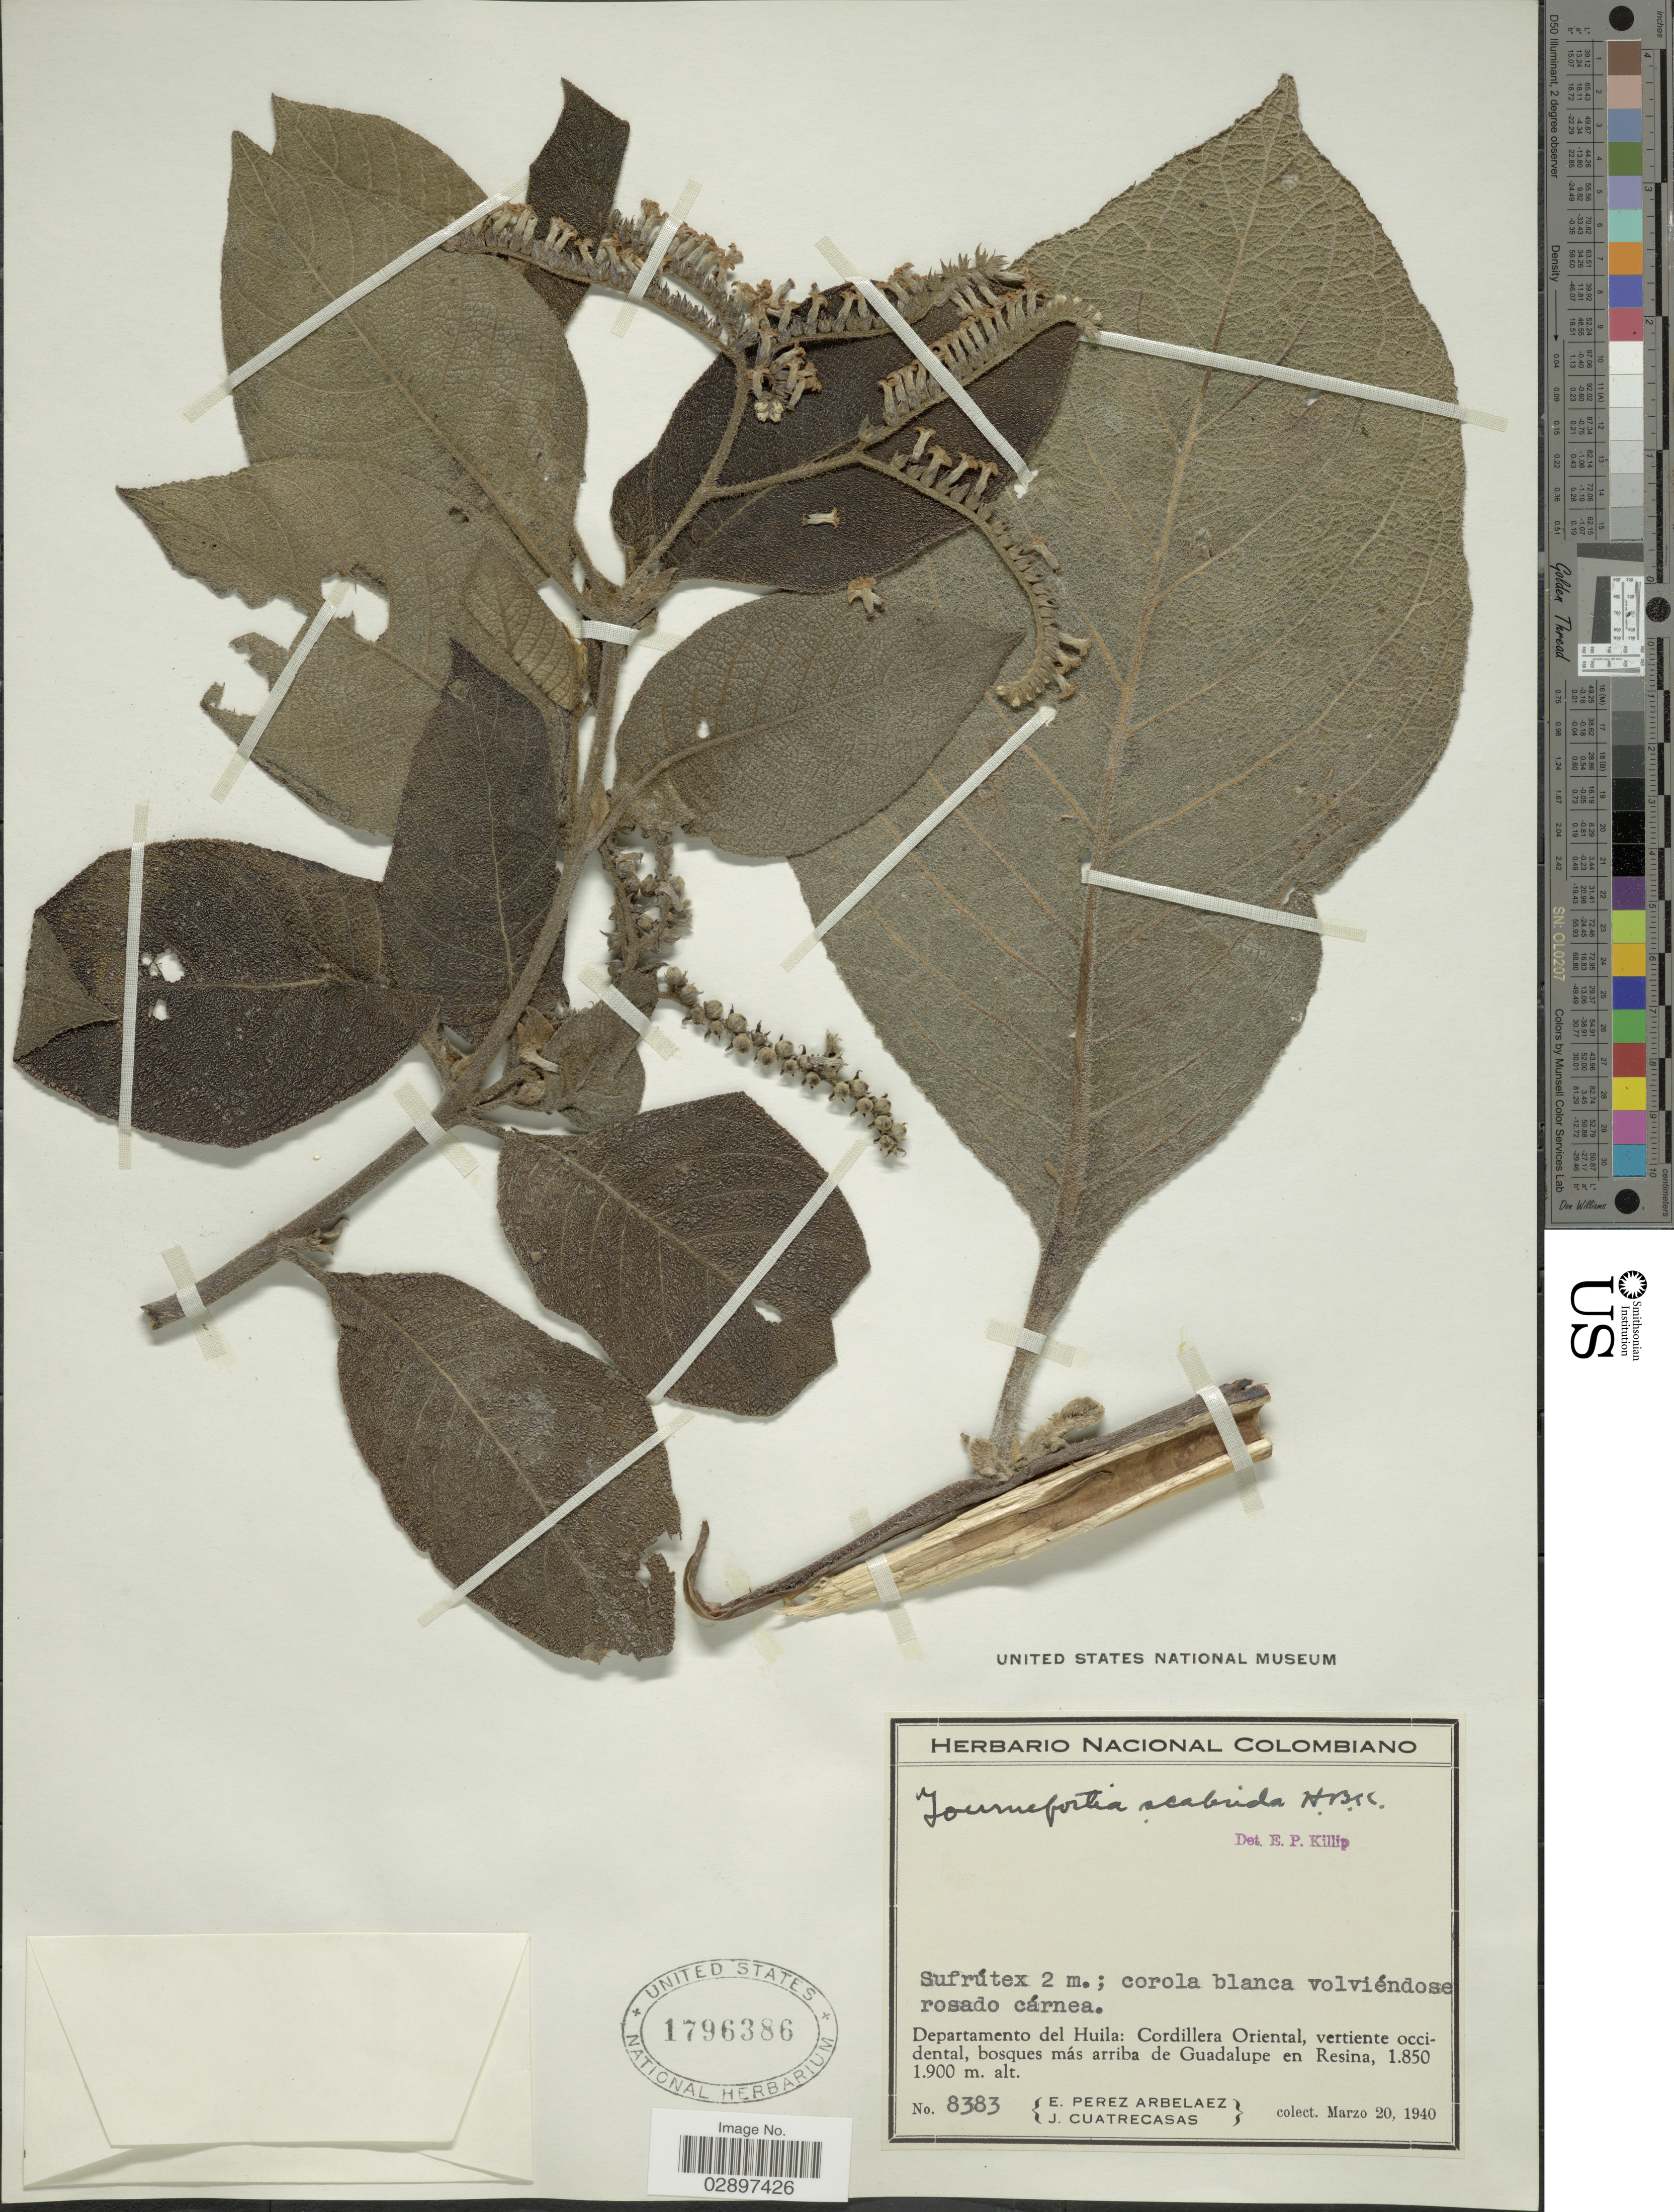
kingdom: Plantae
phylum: Tracheophyta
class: Magnoliopsida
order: Boraginales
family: Heliotropiaceae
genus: Tournefortia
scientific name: Tournefortia mutisii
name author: Killip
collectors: E. Pérez Arbeláez & J. Cuatrecasas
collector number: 8383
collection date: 1940-03-20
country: Colombia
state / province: Huila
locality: Departamento del Huila: Cordillera Oriental, vertiente occidental, bosques más arriba de Guadalupe en Resina.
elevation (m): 1850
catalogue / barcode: US 1796386